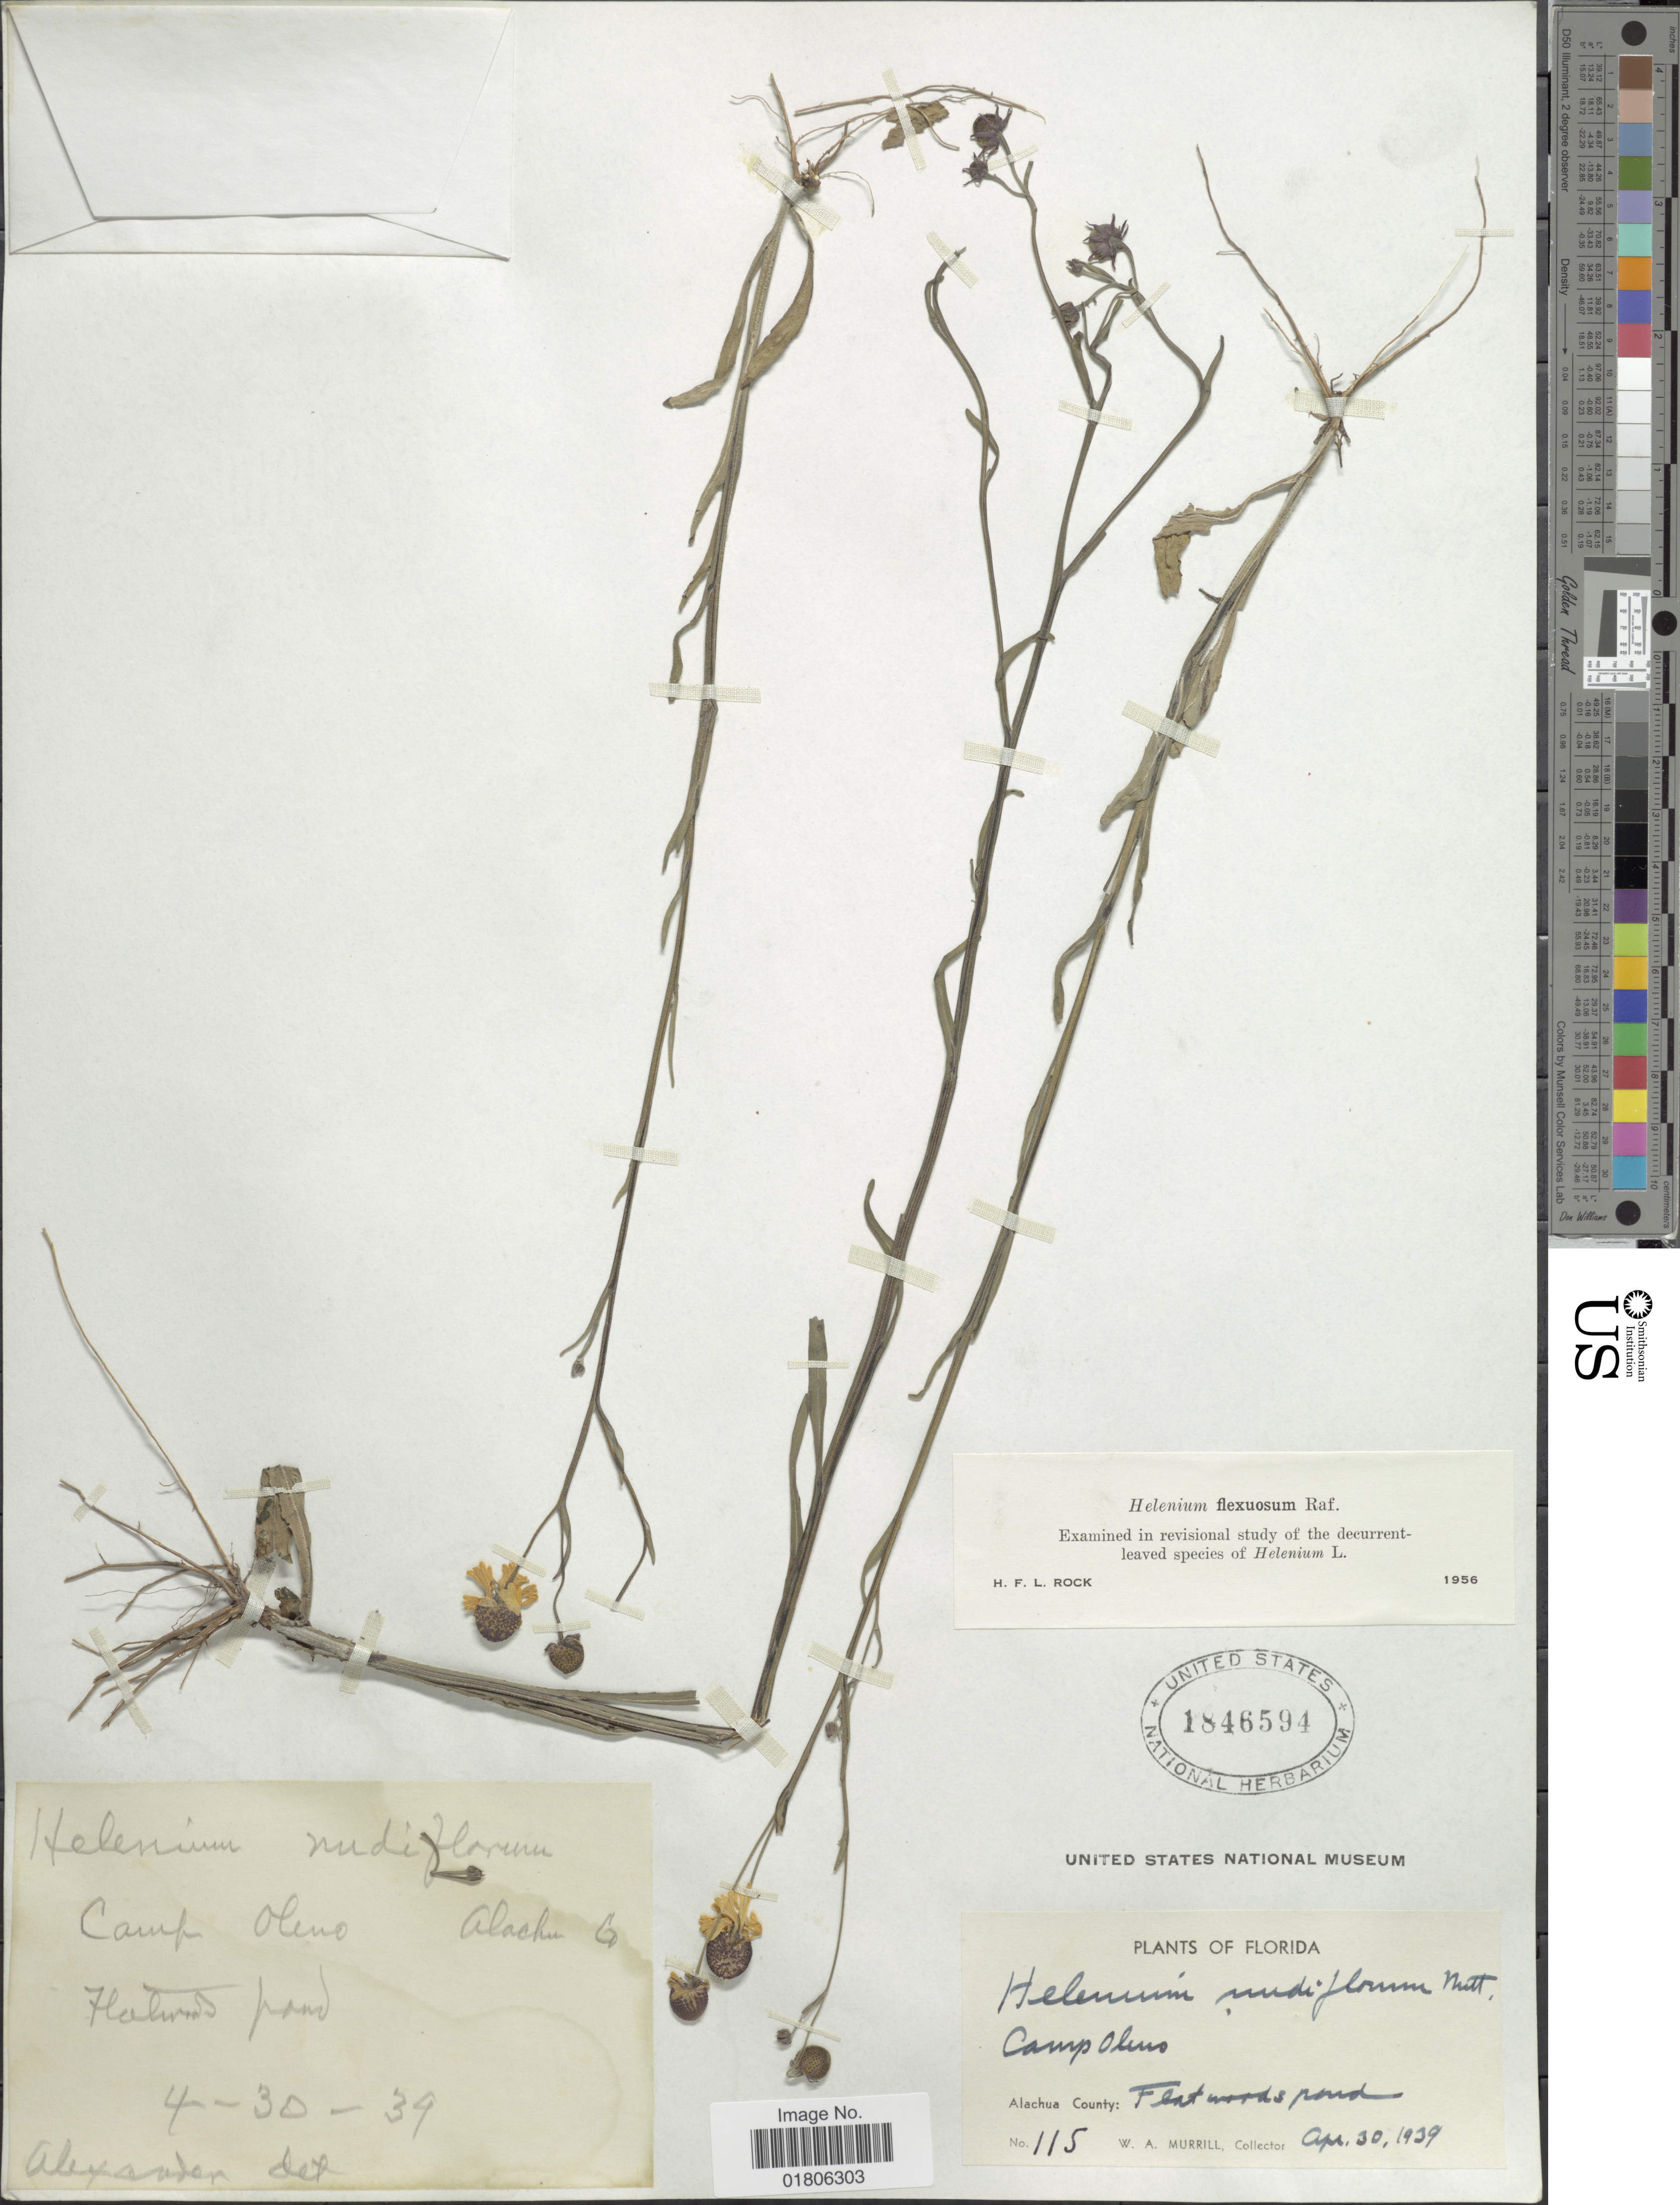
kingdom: Plantae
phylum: Tracheophyta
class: Magnoliopsida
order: Asterales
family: Asteraceae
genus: Helenium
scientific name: Helenium flexuosum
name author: Raf.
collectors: W. A. Murrill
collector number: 115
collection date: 1939-04-30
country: United States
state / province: Florida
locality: Alachua County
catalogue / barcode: US 1846594